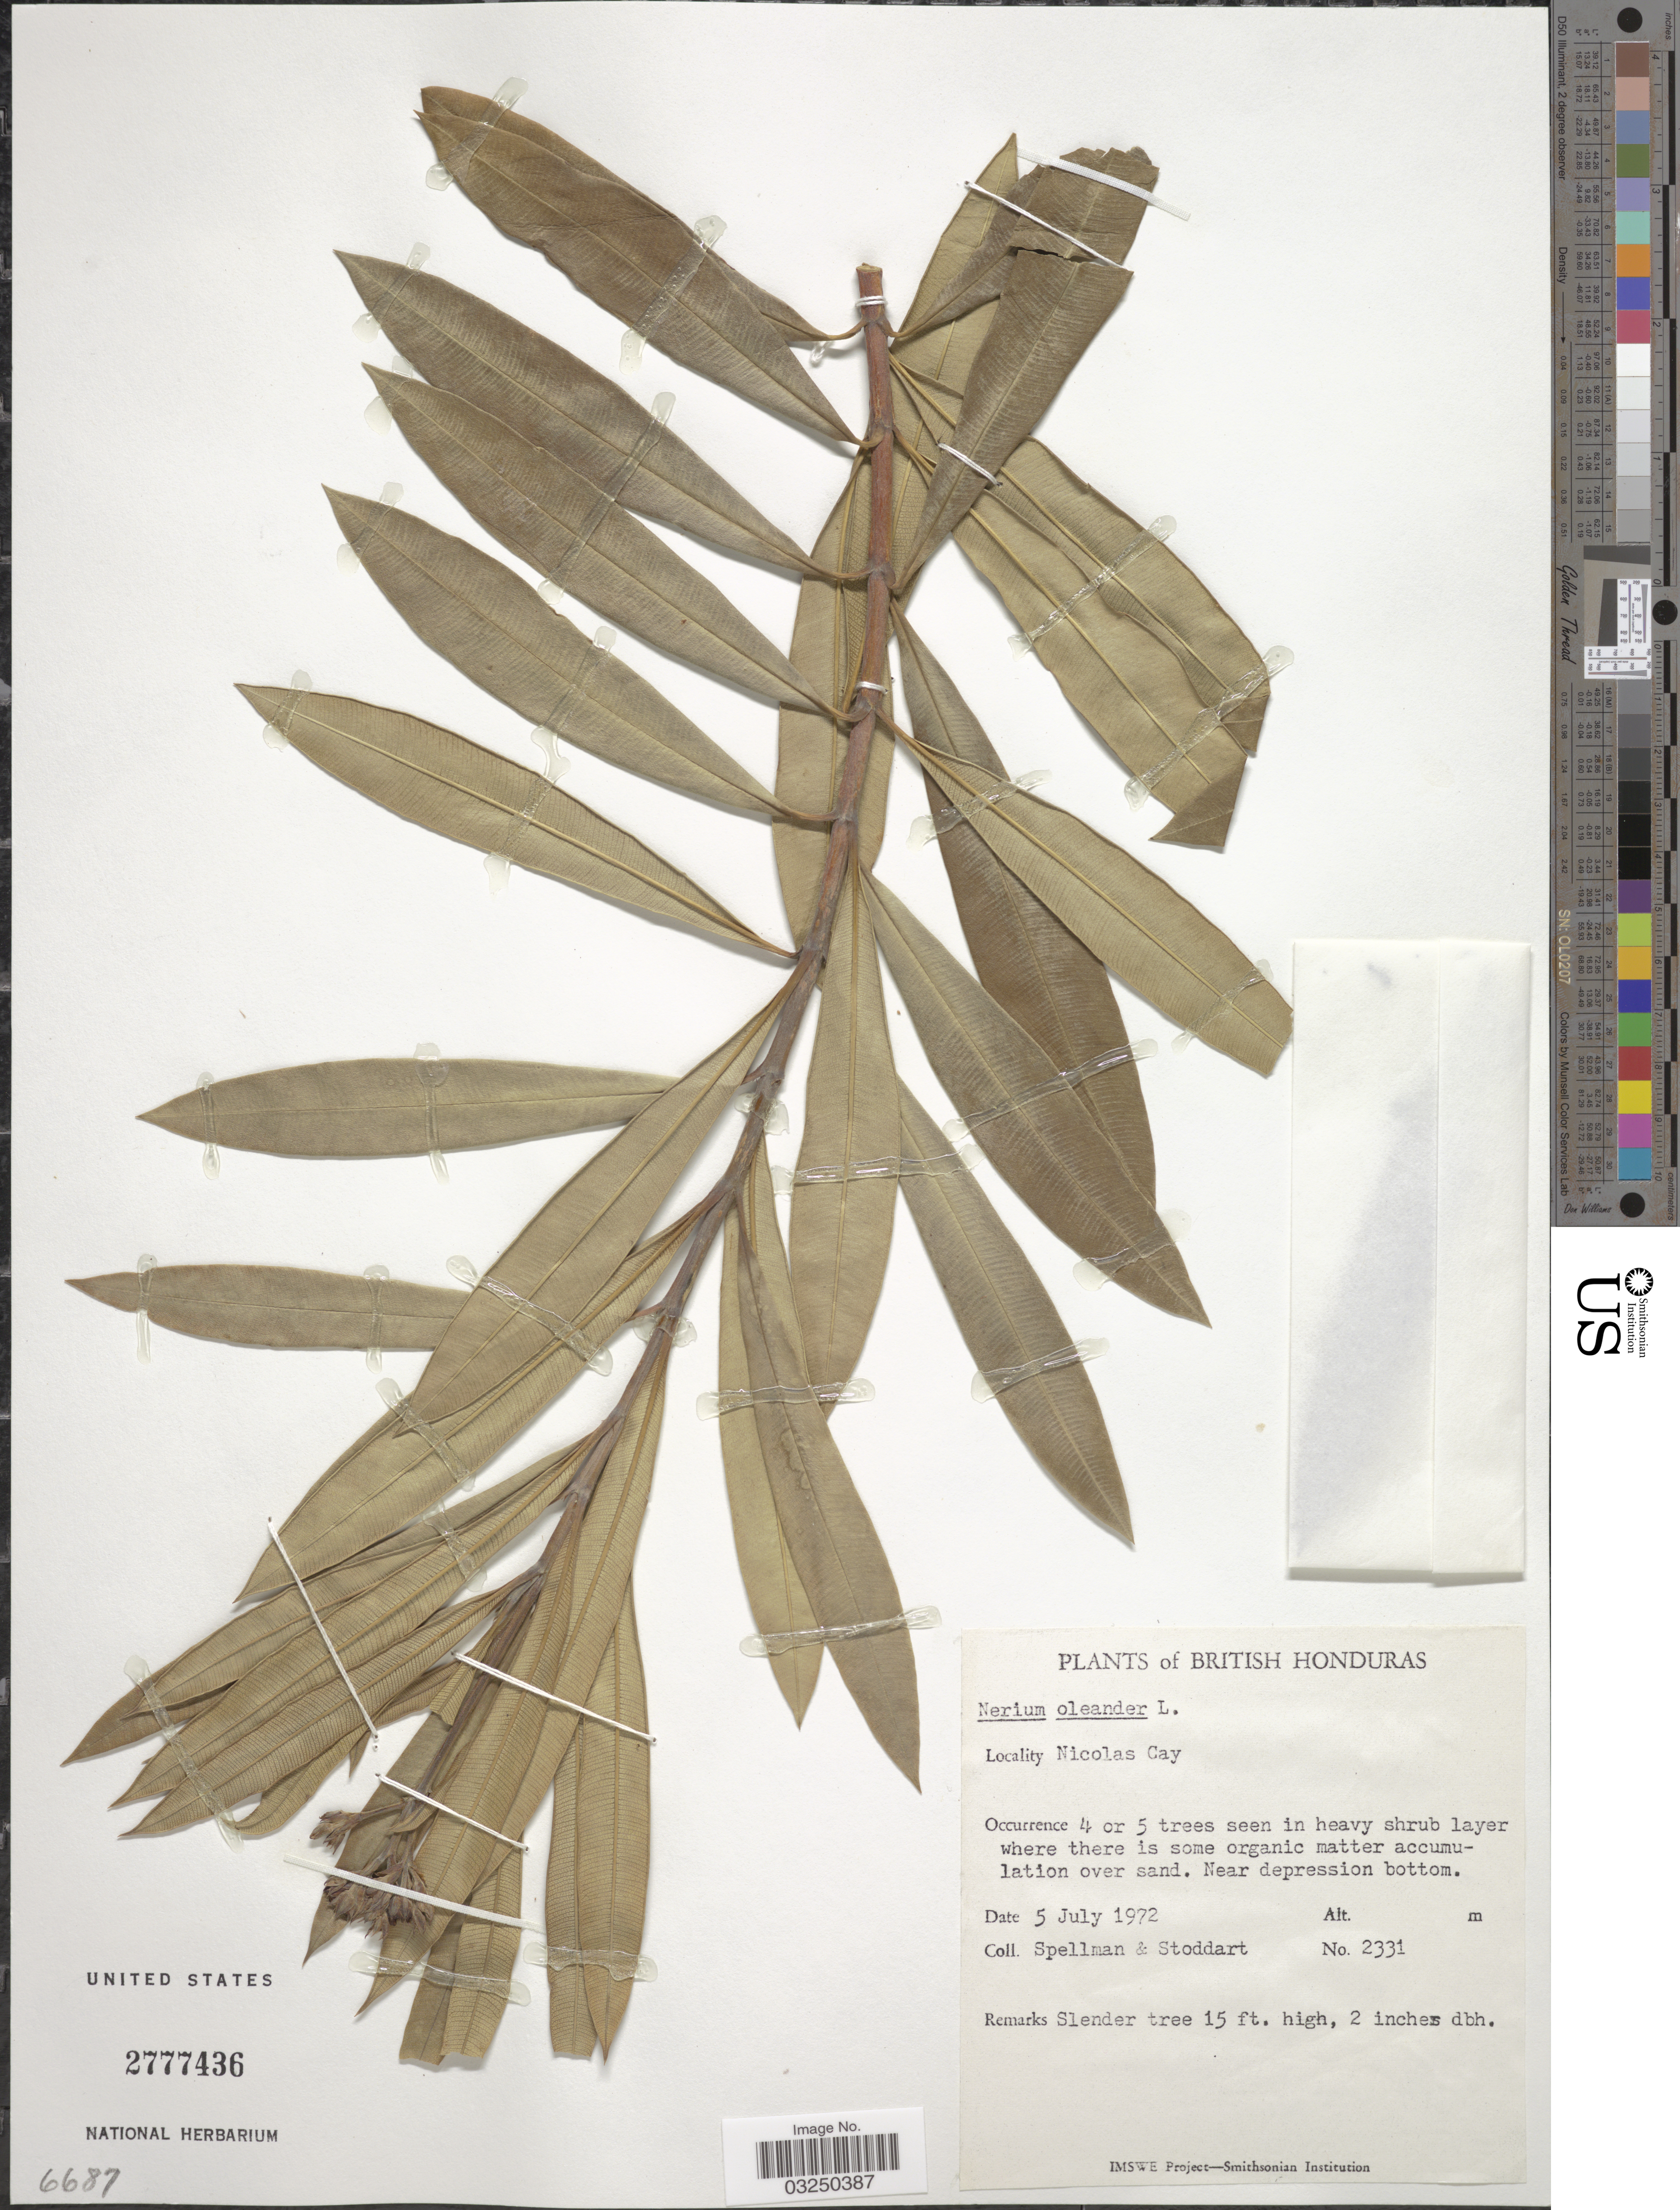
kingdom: Plantae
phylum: Tracheophyta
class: Magnoliopsida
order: Gentianales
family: Apocynaceae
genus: Nerium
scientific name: Nerium oleander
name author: L.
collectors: Spellman, -- & -. Stoddart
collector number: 2331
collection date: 1972-07-05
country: Belize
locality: British Honduras, Nicolas Cay.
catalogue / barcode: US 2777436